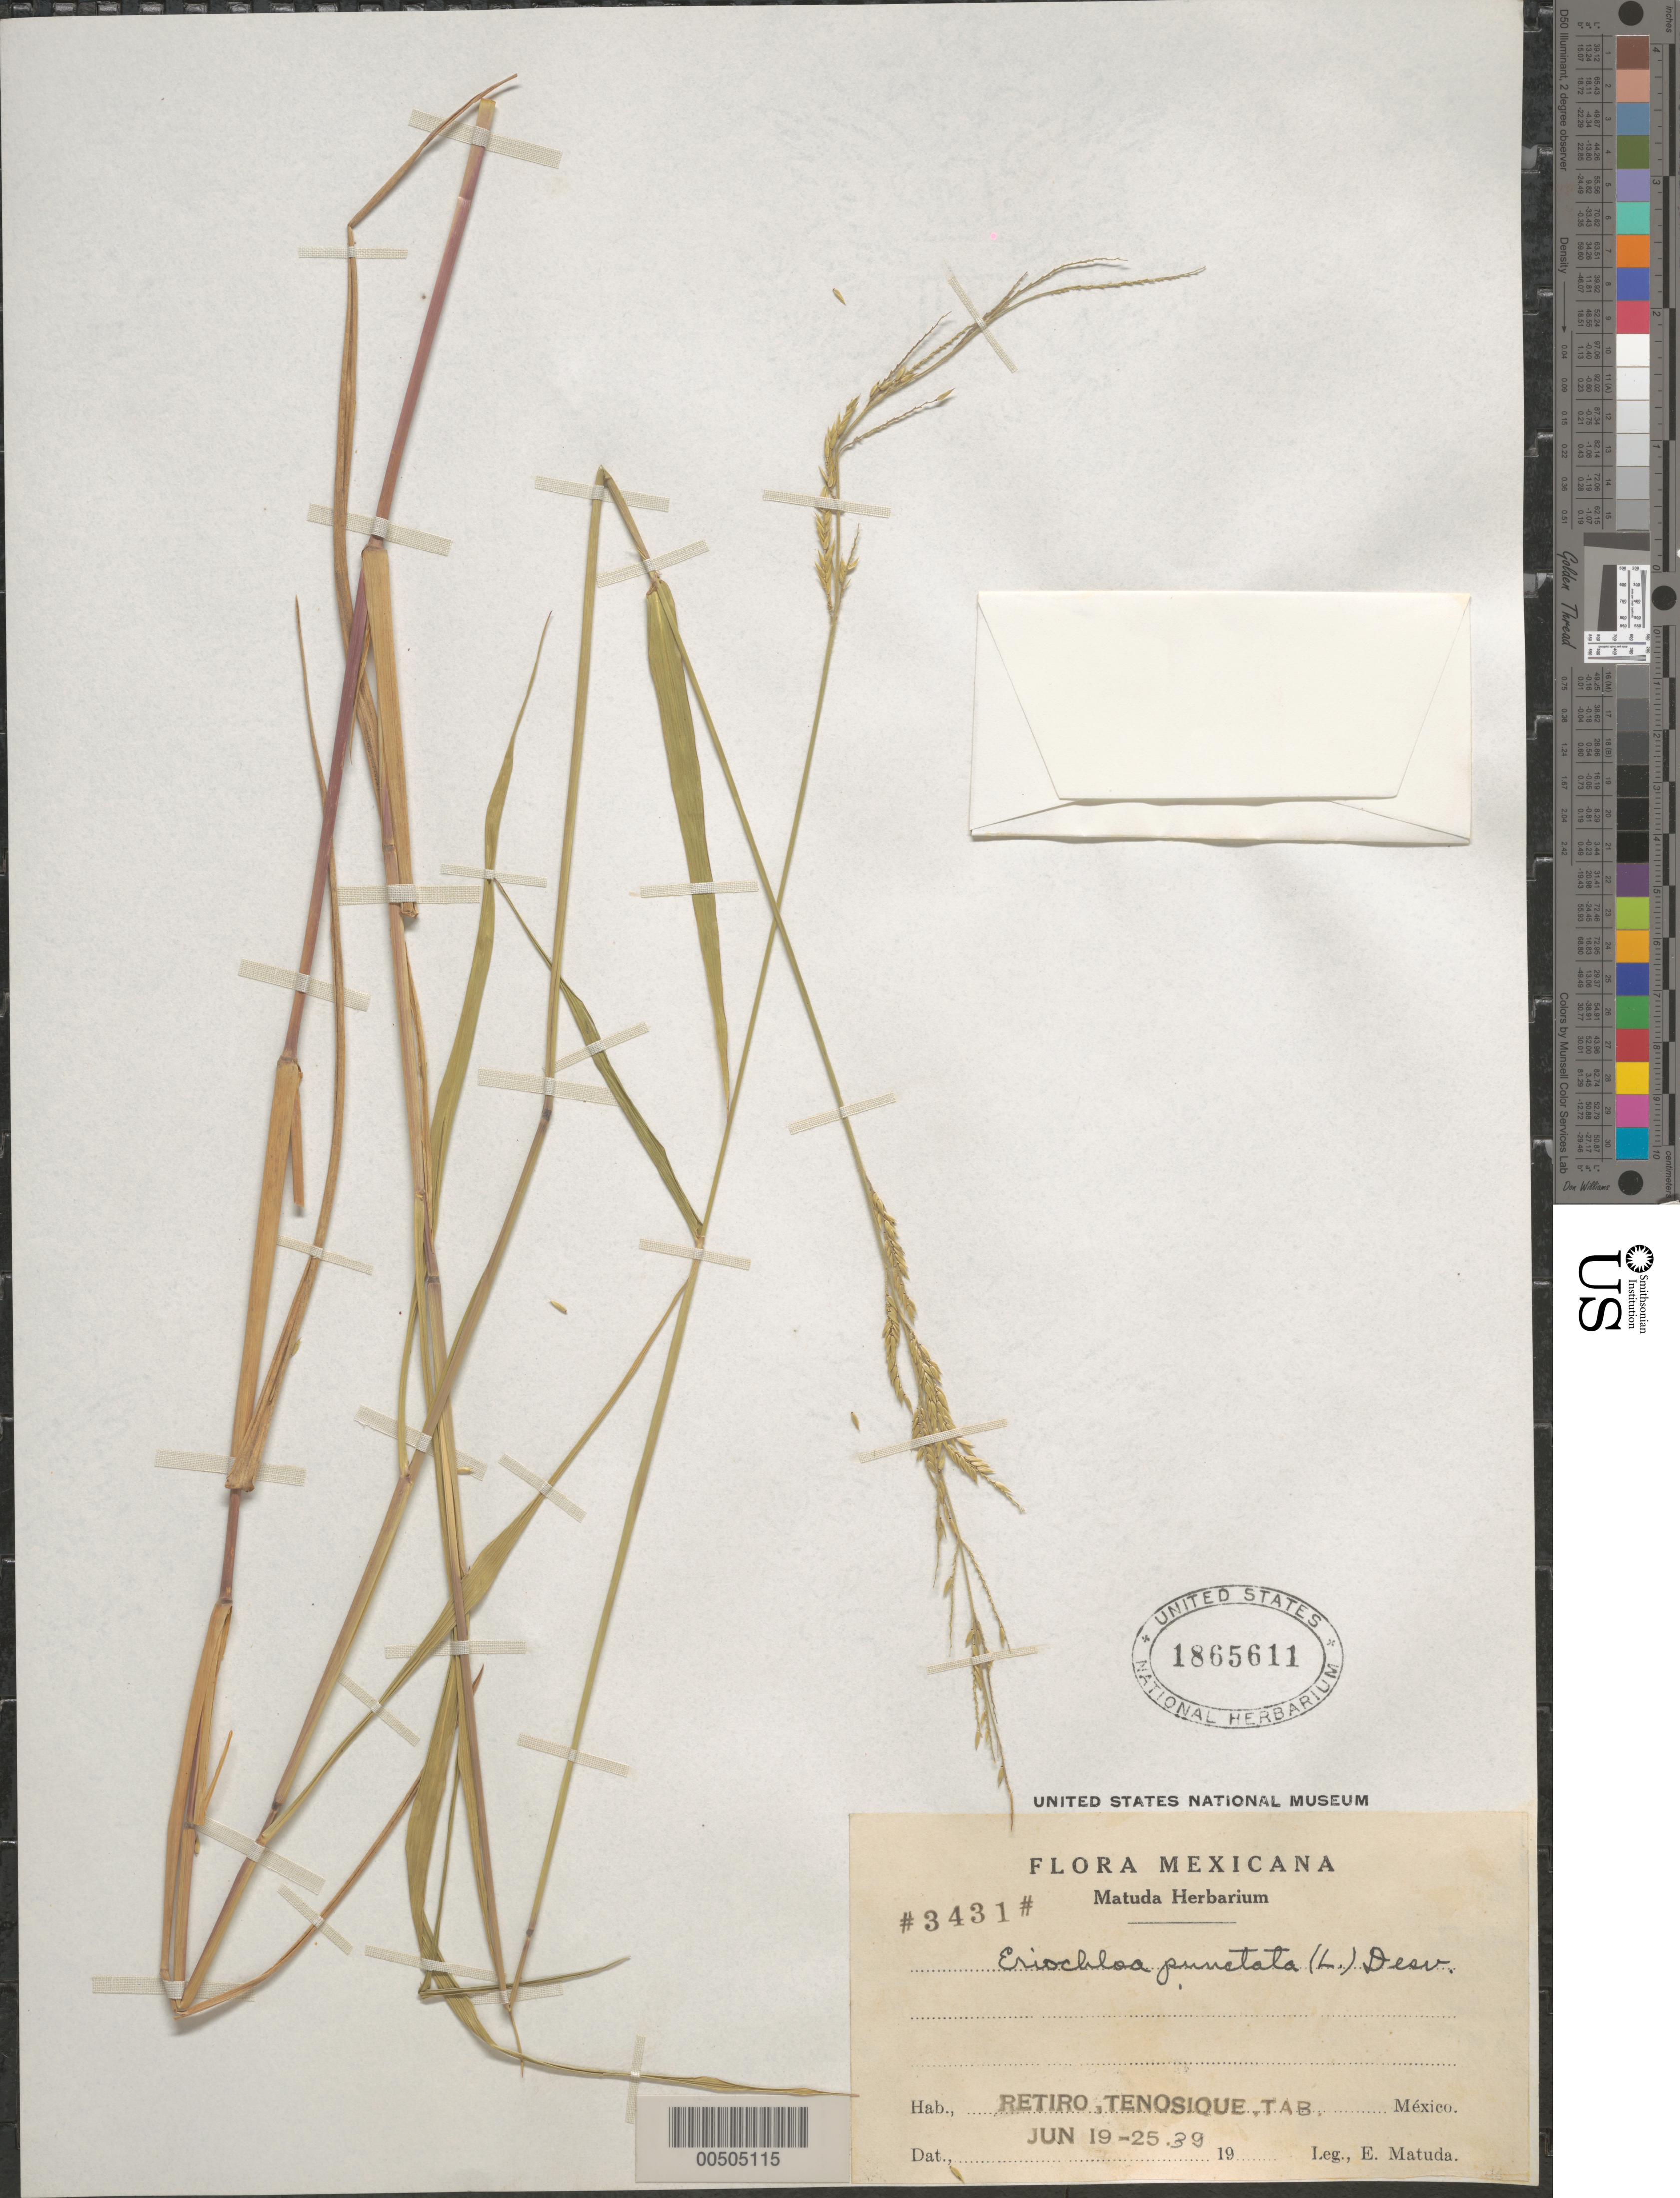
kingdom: Plantae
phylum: Tracheophyta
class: Liliopsida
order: Poales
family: Poaceae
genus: Eriochloa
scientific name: Eriochloa punctata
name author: (L.) Desv. ex Ham.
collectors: E. Matuda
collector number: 3431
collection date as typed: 19 Jun 1939 to 25 Jun 1939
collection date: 1939-06-19/1939-06-25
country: Mexico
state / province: Tabasco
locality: Retiro, Tenosique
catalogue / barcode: US 1865611